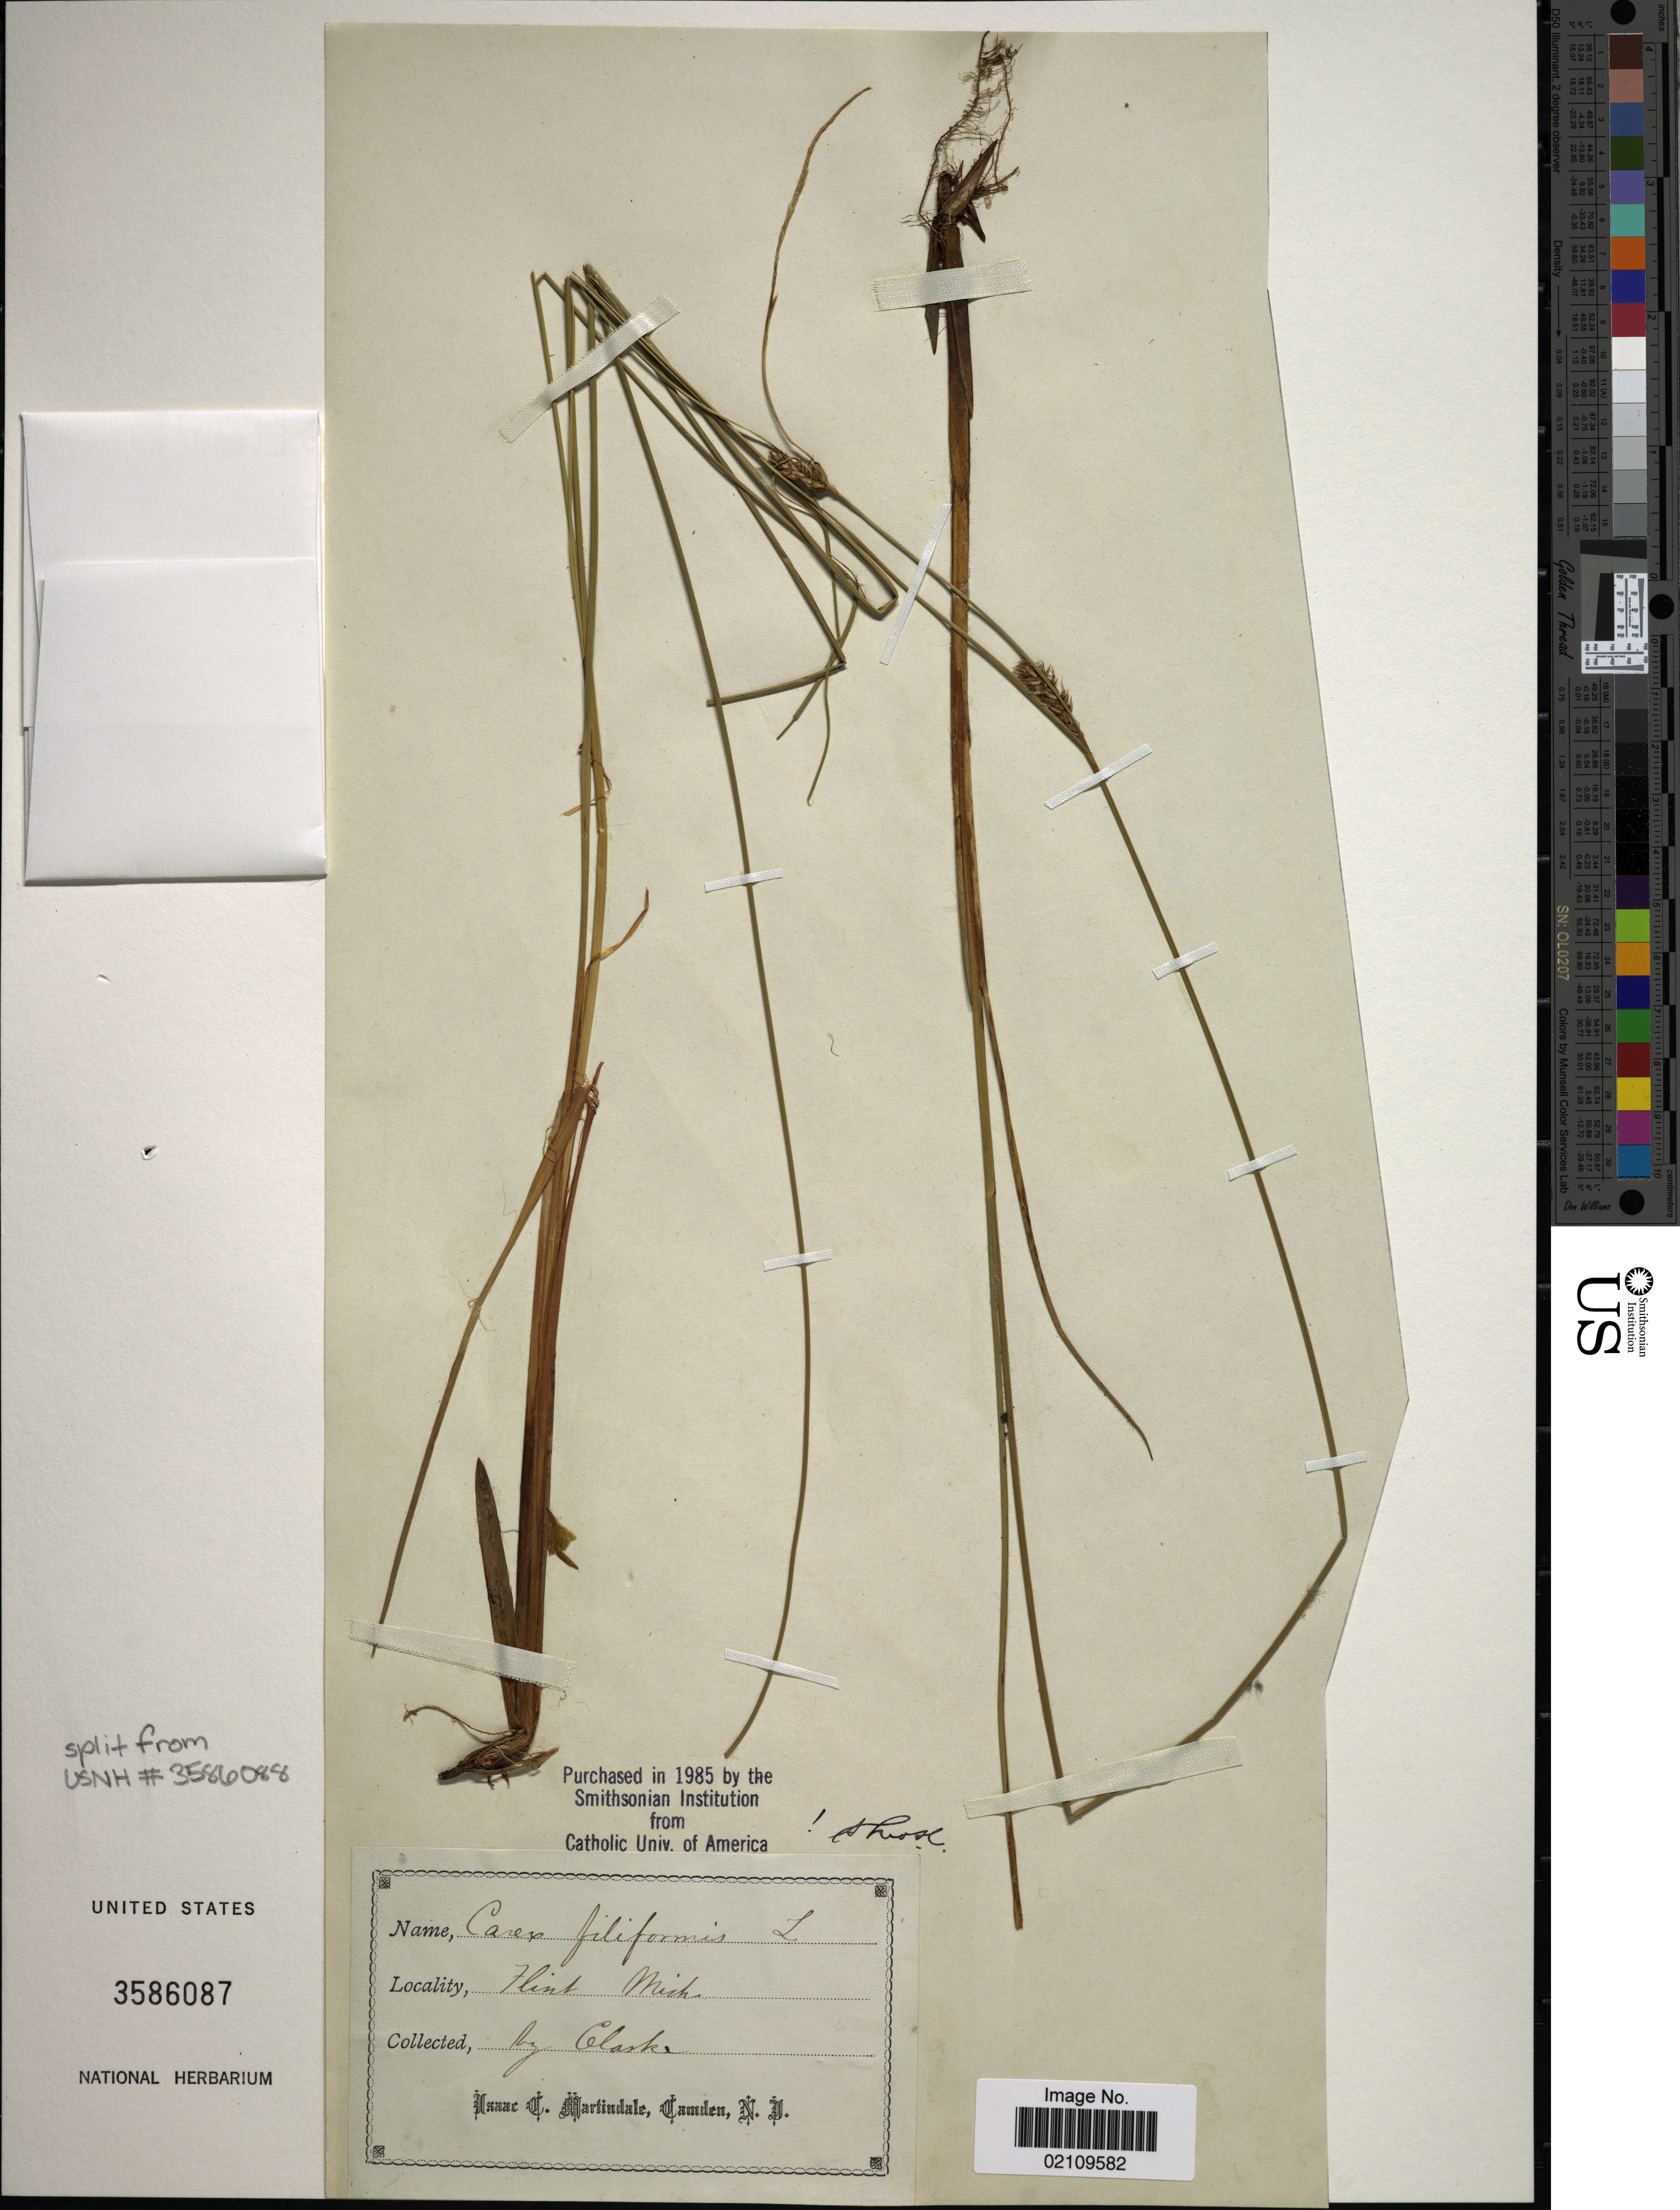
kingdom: Plantae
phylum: Tracheophyta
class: Liliopsida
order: Poales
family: Cyperaceae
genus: Carex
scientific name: Carex lasiocarpa var. americana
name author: Fernald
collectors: -- Clark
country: United States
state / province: Michigan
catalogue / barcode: US 3586087